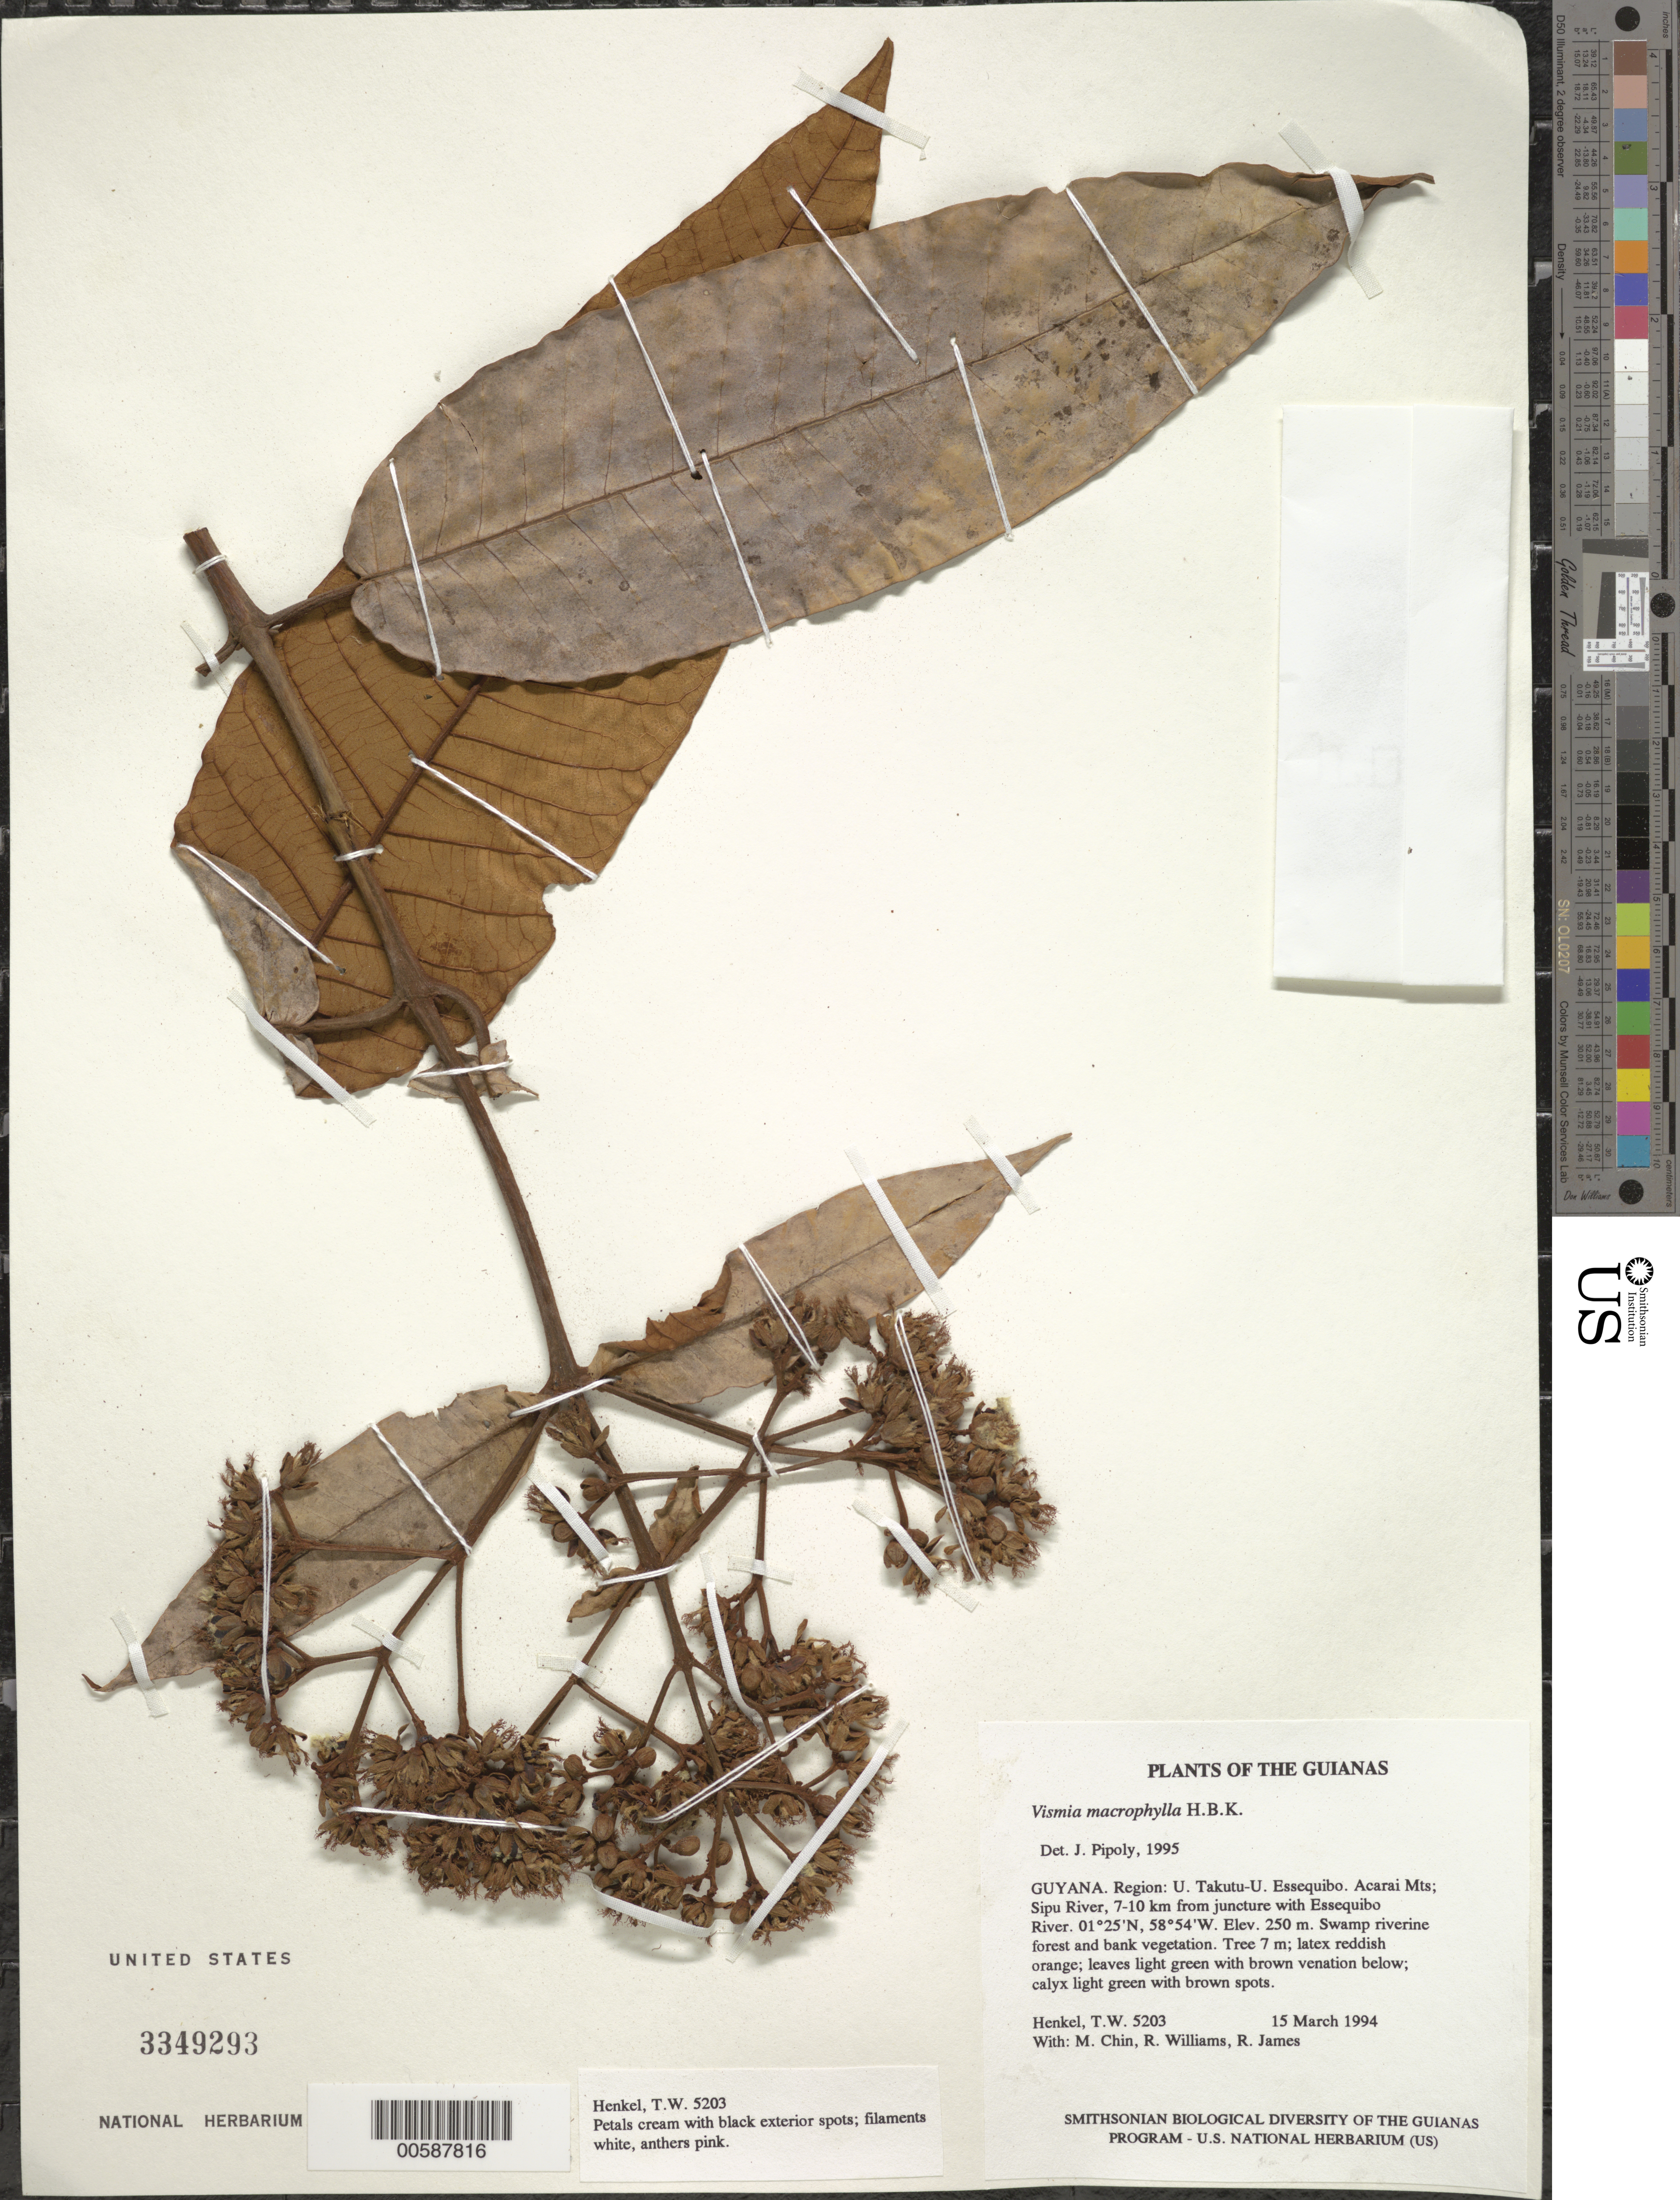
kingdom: Plantae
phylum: Tracheophyta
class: Magnoliopsida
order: Malpighiales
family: Hypericaceae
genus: Vismia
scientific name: Vismia macrophylla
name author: Kunth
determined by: Pipoly, J. J., III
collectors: T. Henkel, M. Chin, R. Williams & R. James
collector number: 5203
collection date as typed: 15 March 1994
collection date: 1994-03-15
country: Guyana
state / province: U. Takutu-U. Essequibo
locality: Acarai Mts; Sipu River, 7-10 km from juncture with Essequibo River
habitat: Swamp riverine forest and bank vegetation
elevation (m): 250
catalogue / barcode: US 3349293